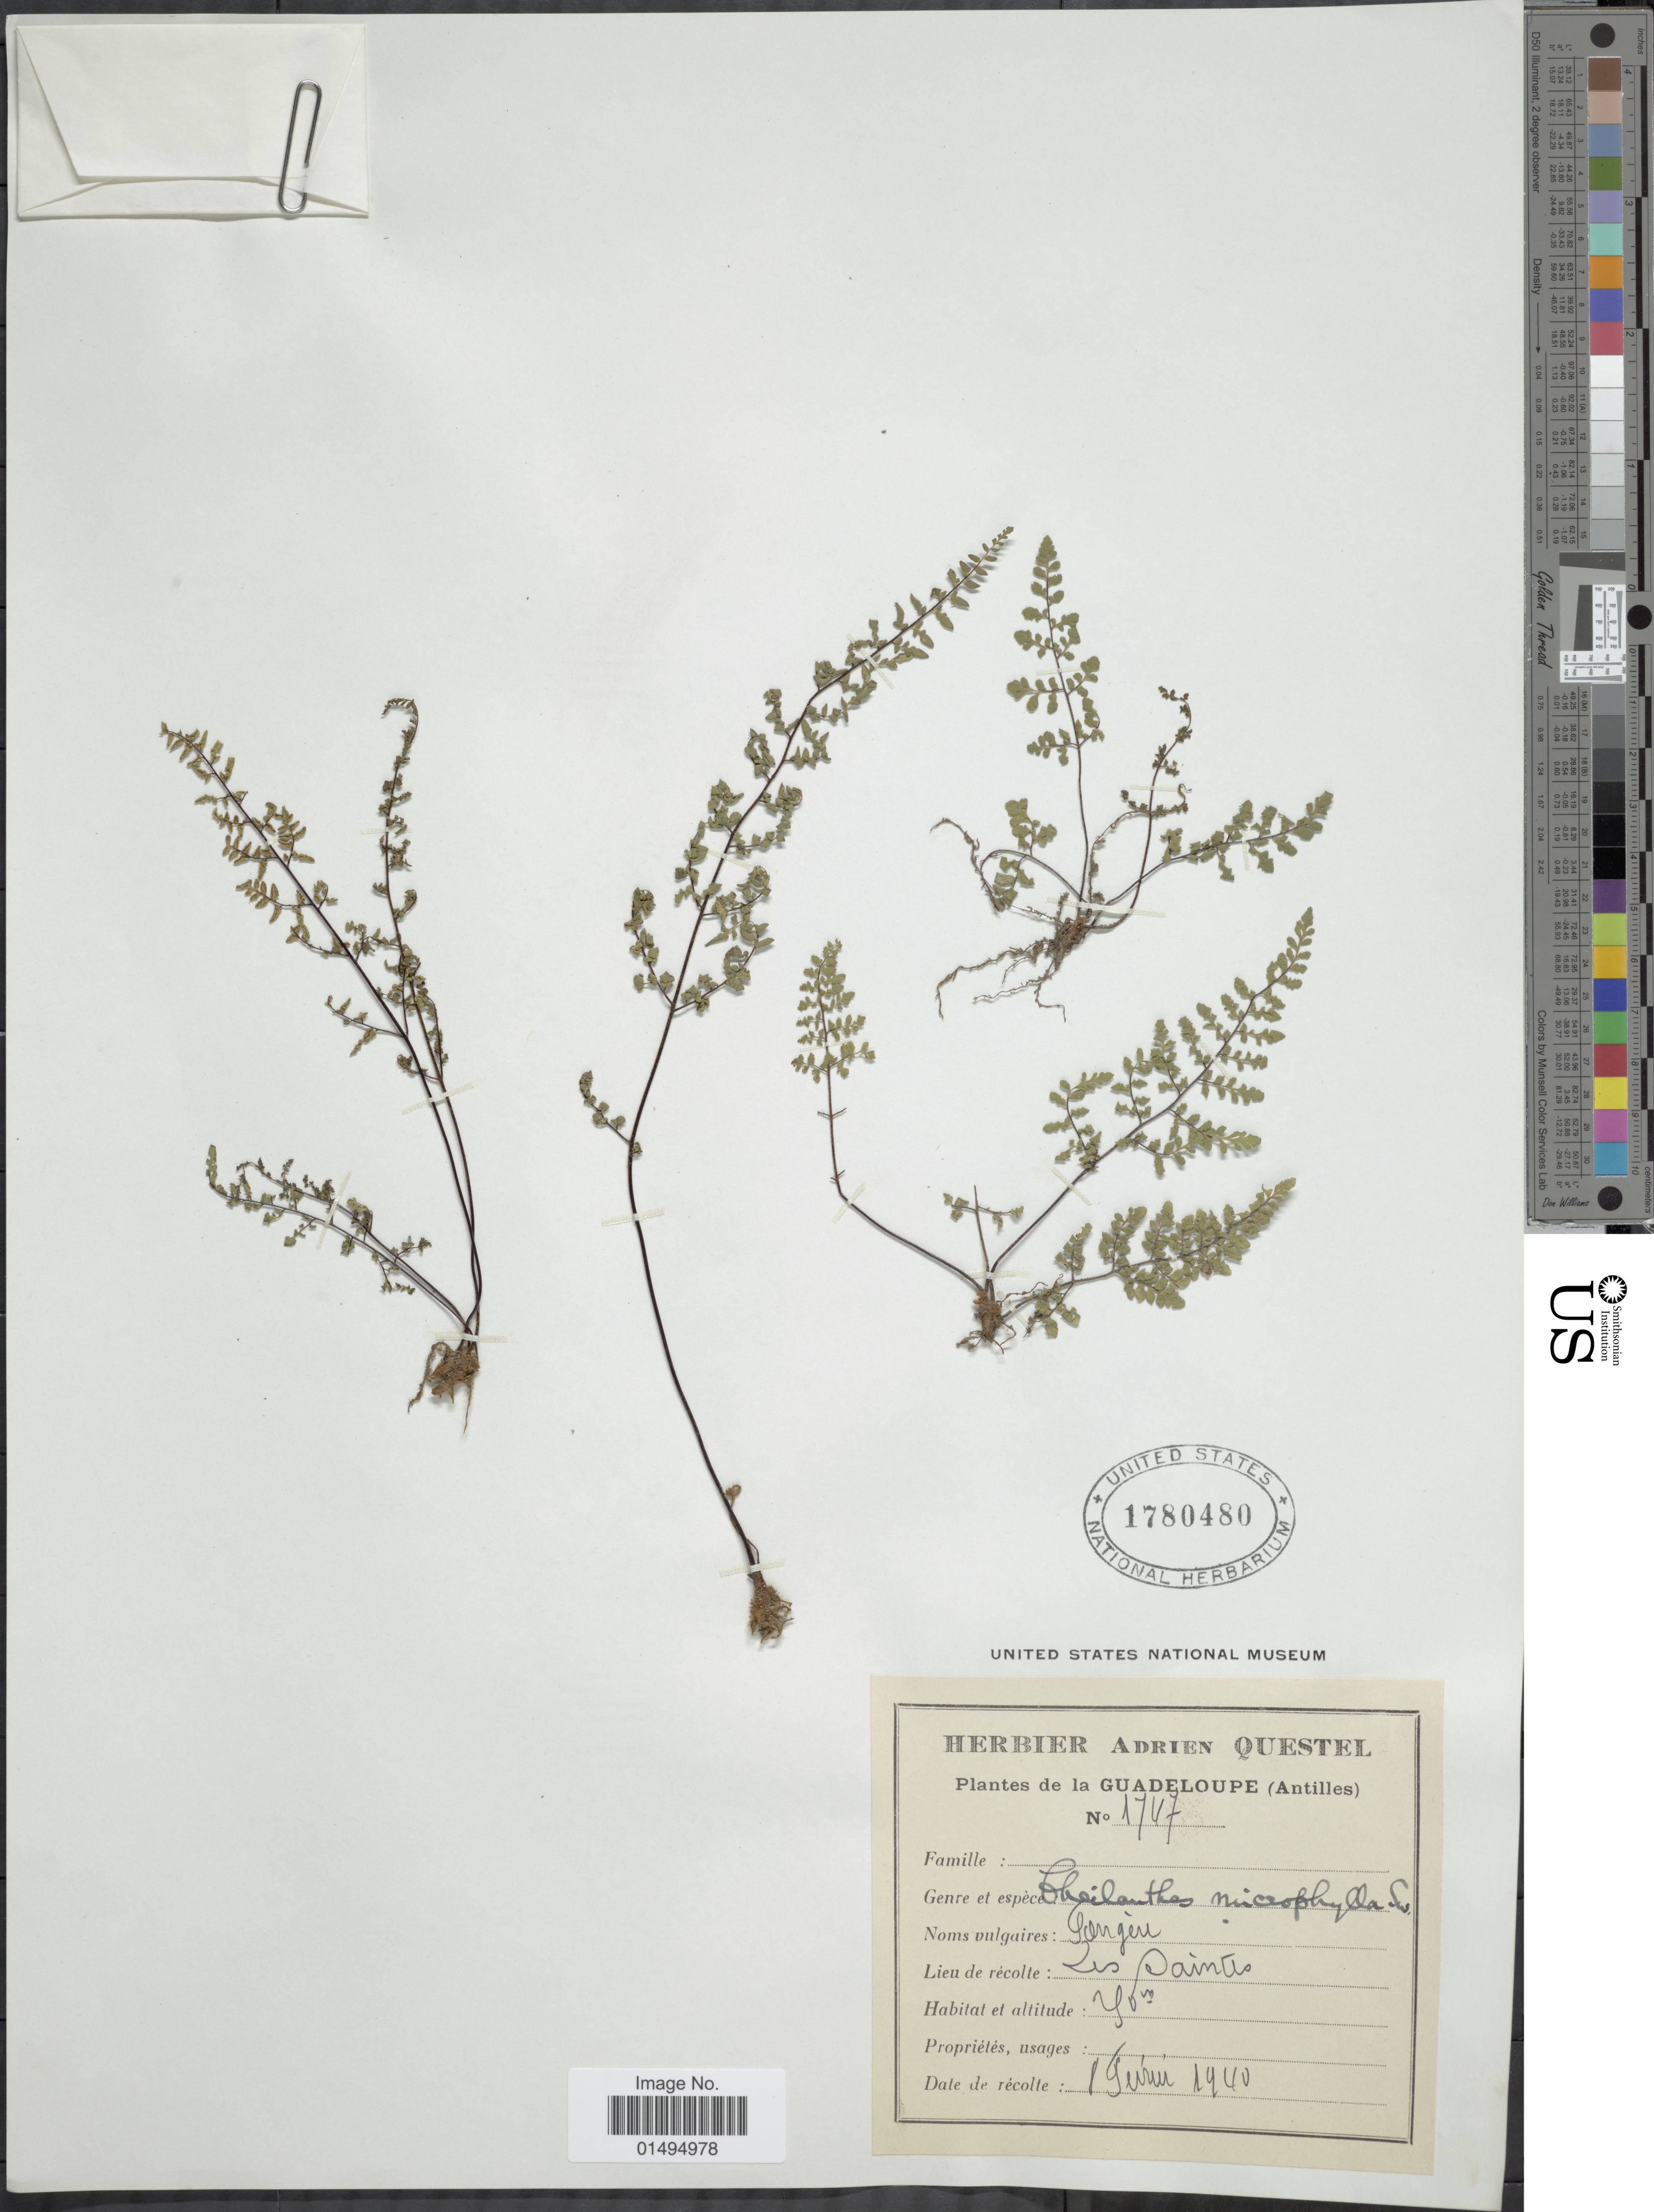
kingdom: Plantae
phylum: Tracheophyta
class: Polypodiopsida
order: Polypodiales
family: Pteridaceae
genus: Myriopteris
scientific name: Myriopteris microphylla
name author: (Sw.) Grusz & Windham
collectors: ex herb. A. Questal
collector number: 1747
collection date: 1940-02-01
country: Guadeloupe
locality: Les Saintes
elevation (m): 50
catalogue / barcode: US 1780480